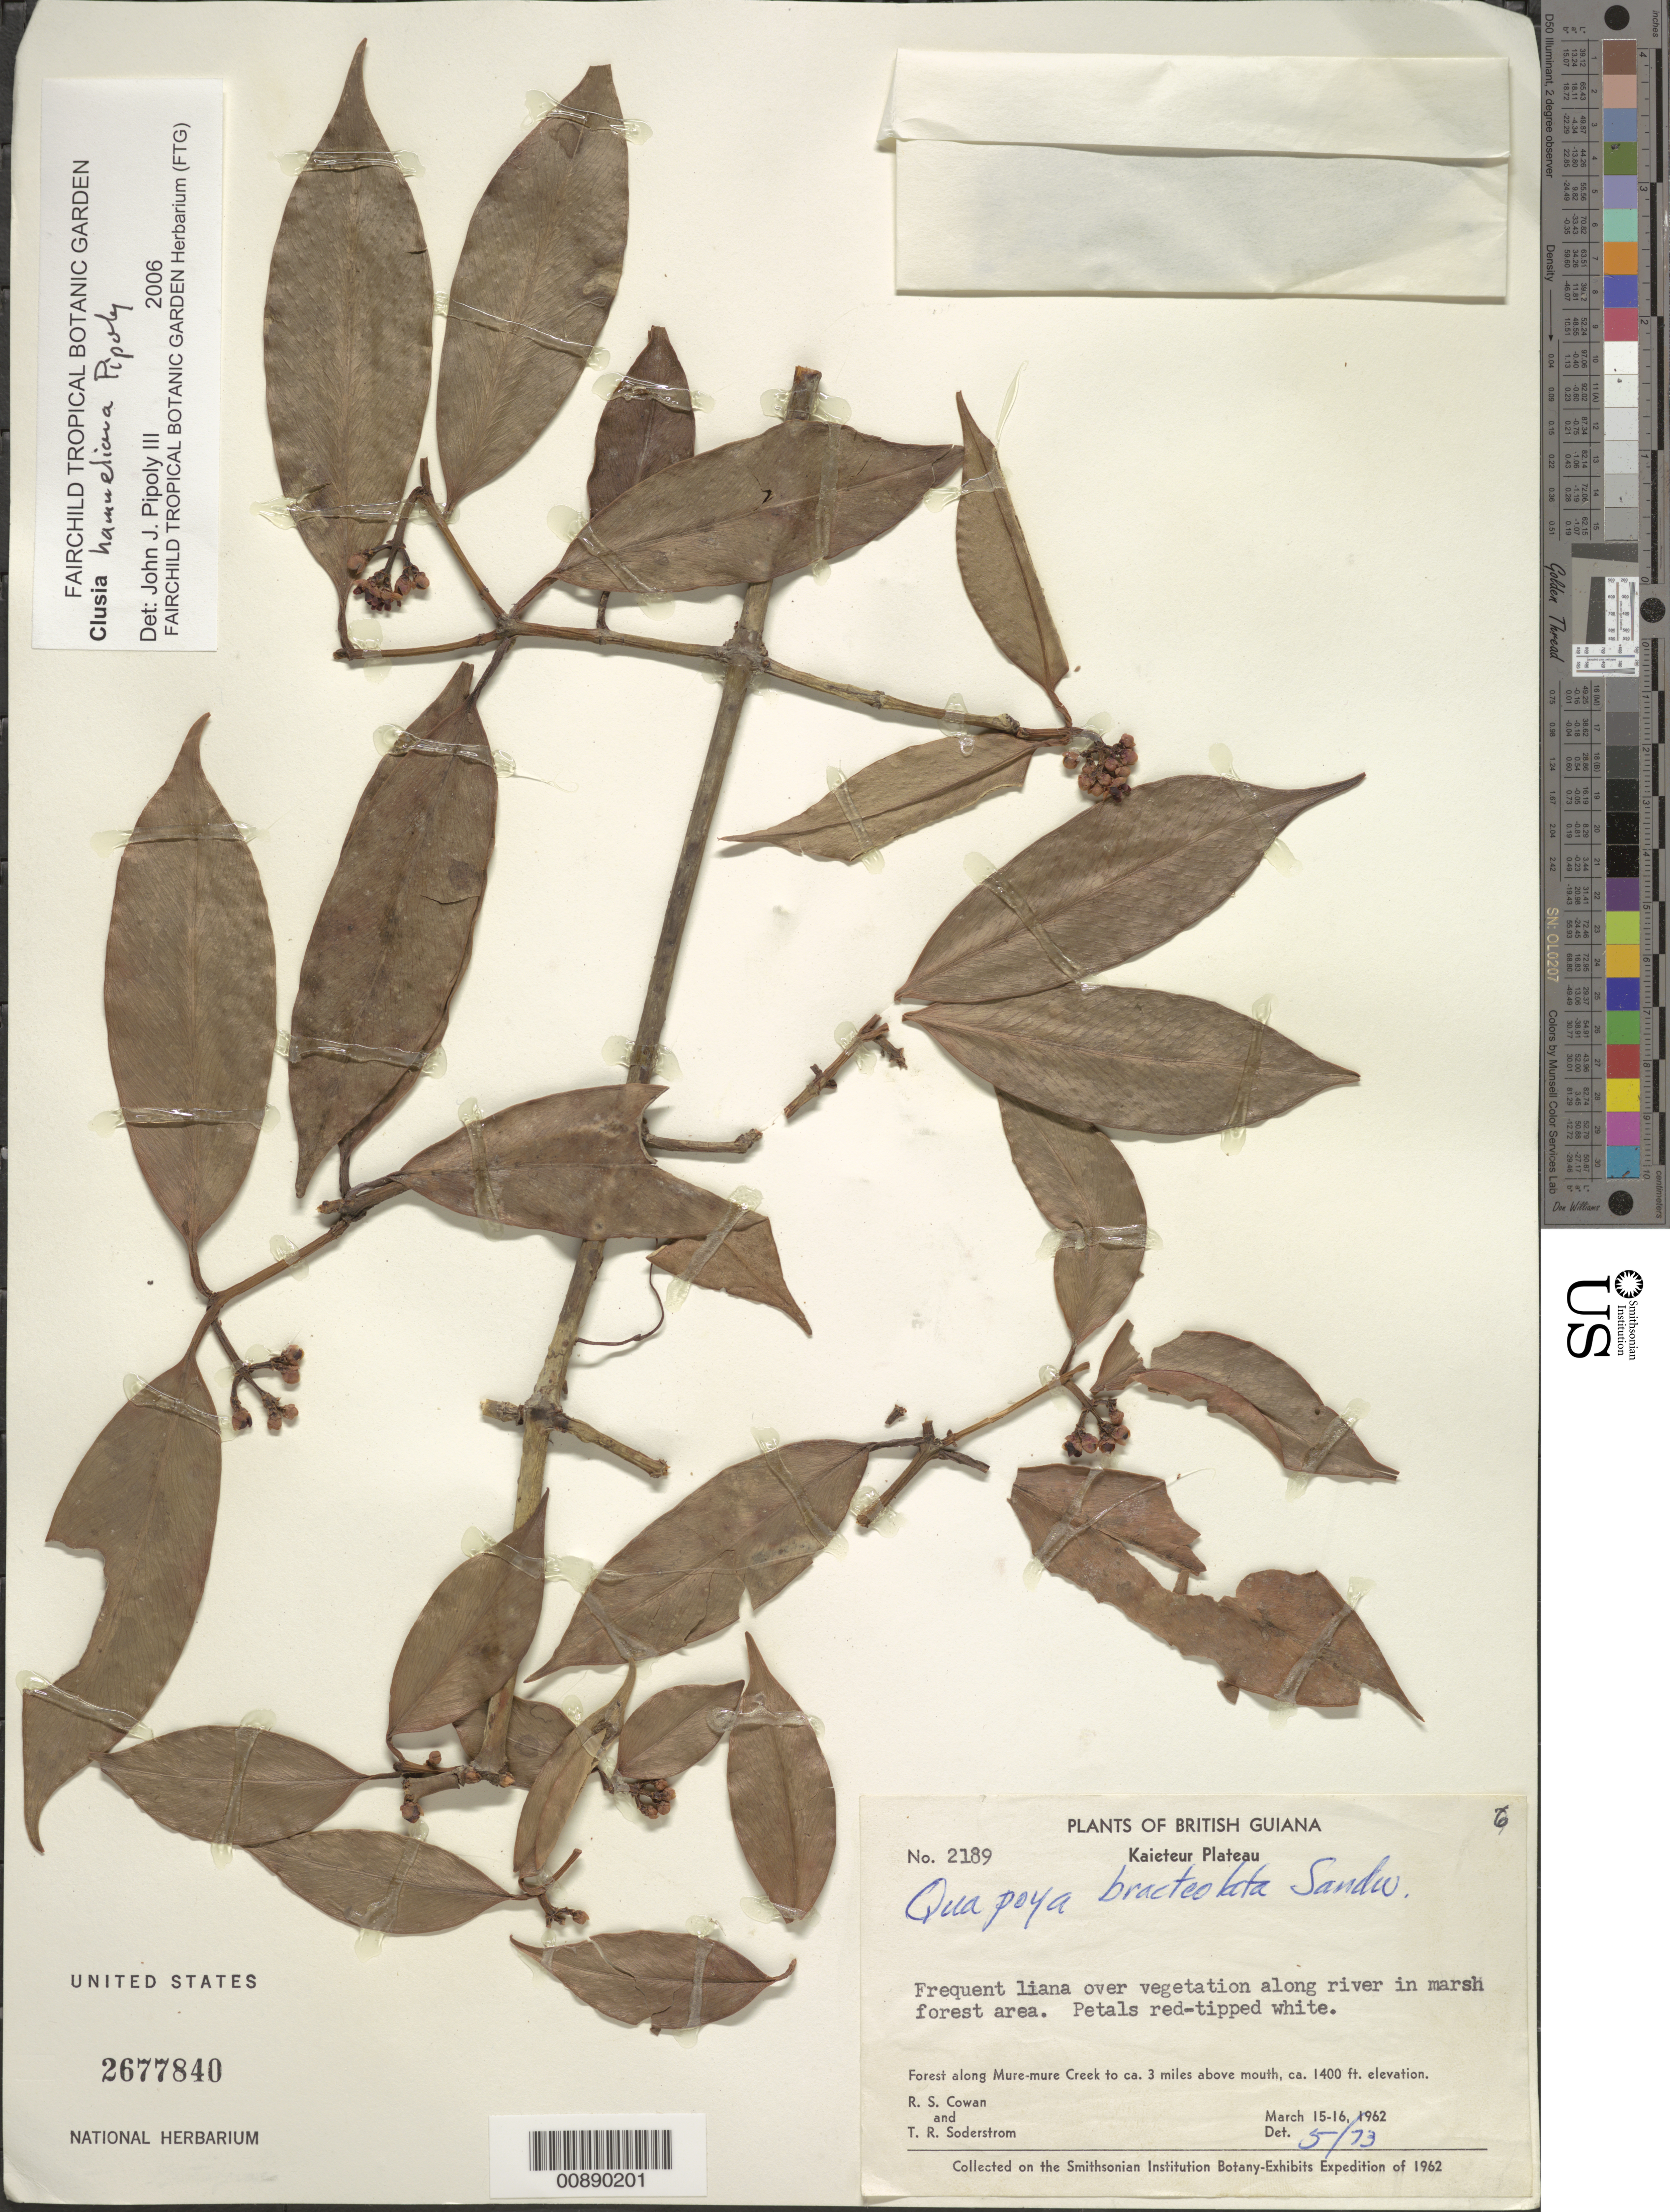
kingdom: Plantae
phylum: Tracheophyta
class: Magnoliopsida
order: Malpighiales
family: Clusiaceae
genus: Clusia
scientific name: Clusia hammeliana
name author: Pipoly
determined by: Pipoly, J. J., III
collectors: R. S. Cowan & T. R. Soderstrom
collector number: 2189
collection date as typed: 15-Mar-62 to 16-Mar-62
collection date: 1962-03-15/1962-03-16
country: Guyana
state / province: Potaro-Siparuni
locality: Kaieteur Plateau, Mure-mure Creek to ca. 3 mi. above mouth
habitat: Vegetation along river in marsh forest area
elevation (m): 427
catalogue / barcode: US 2677840